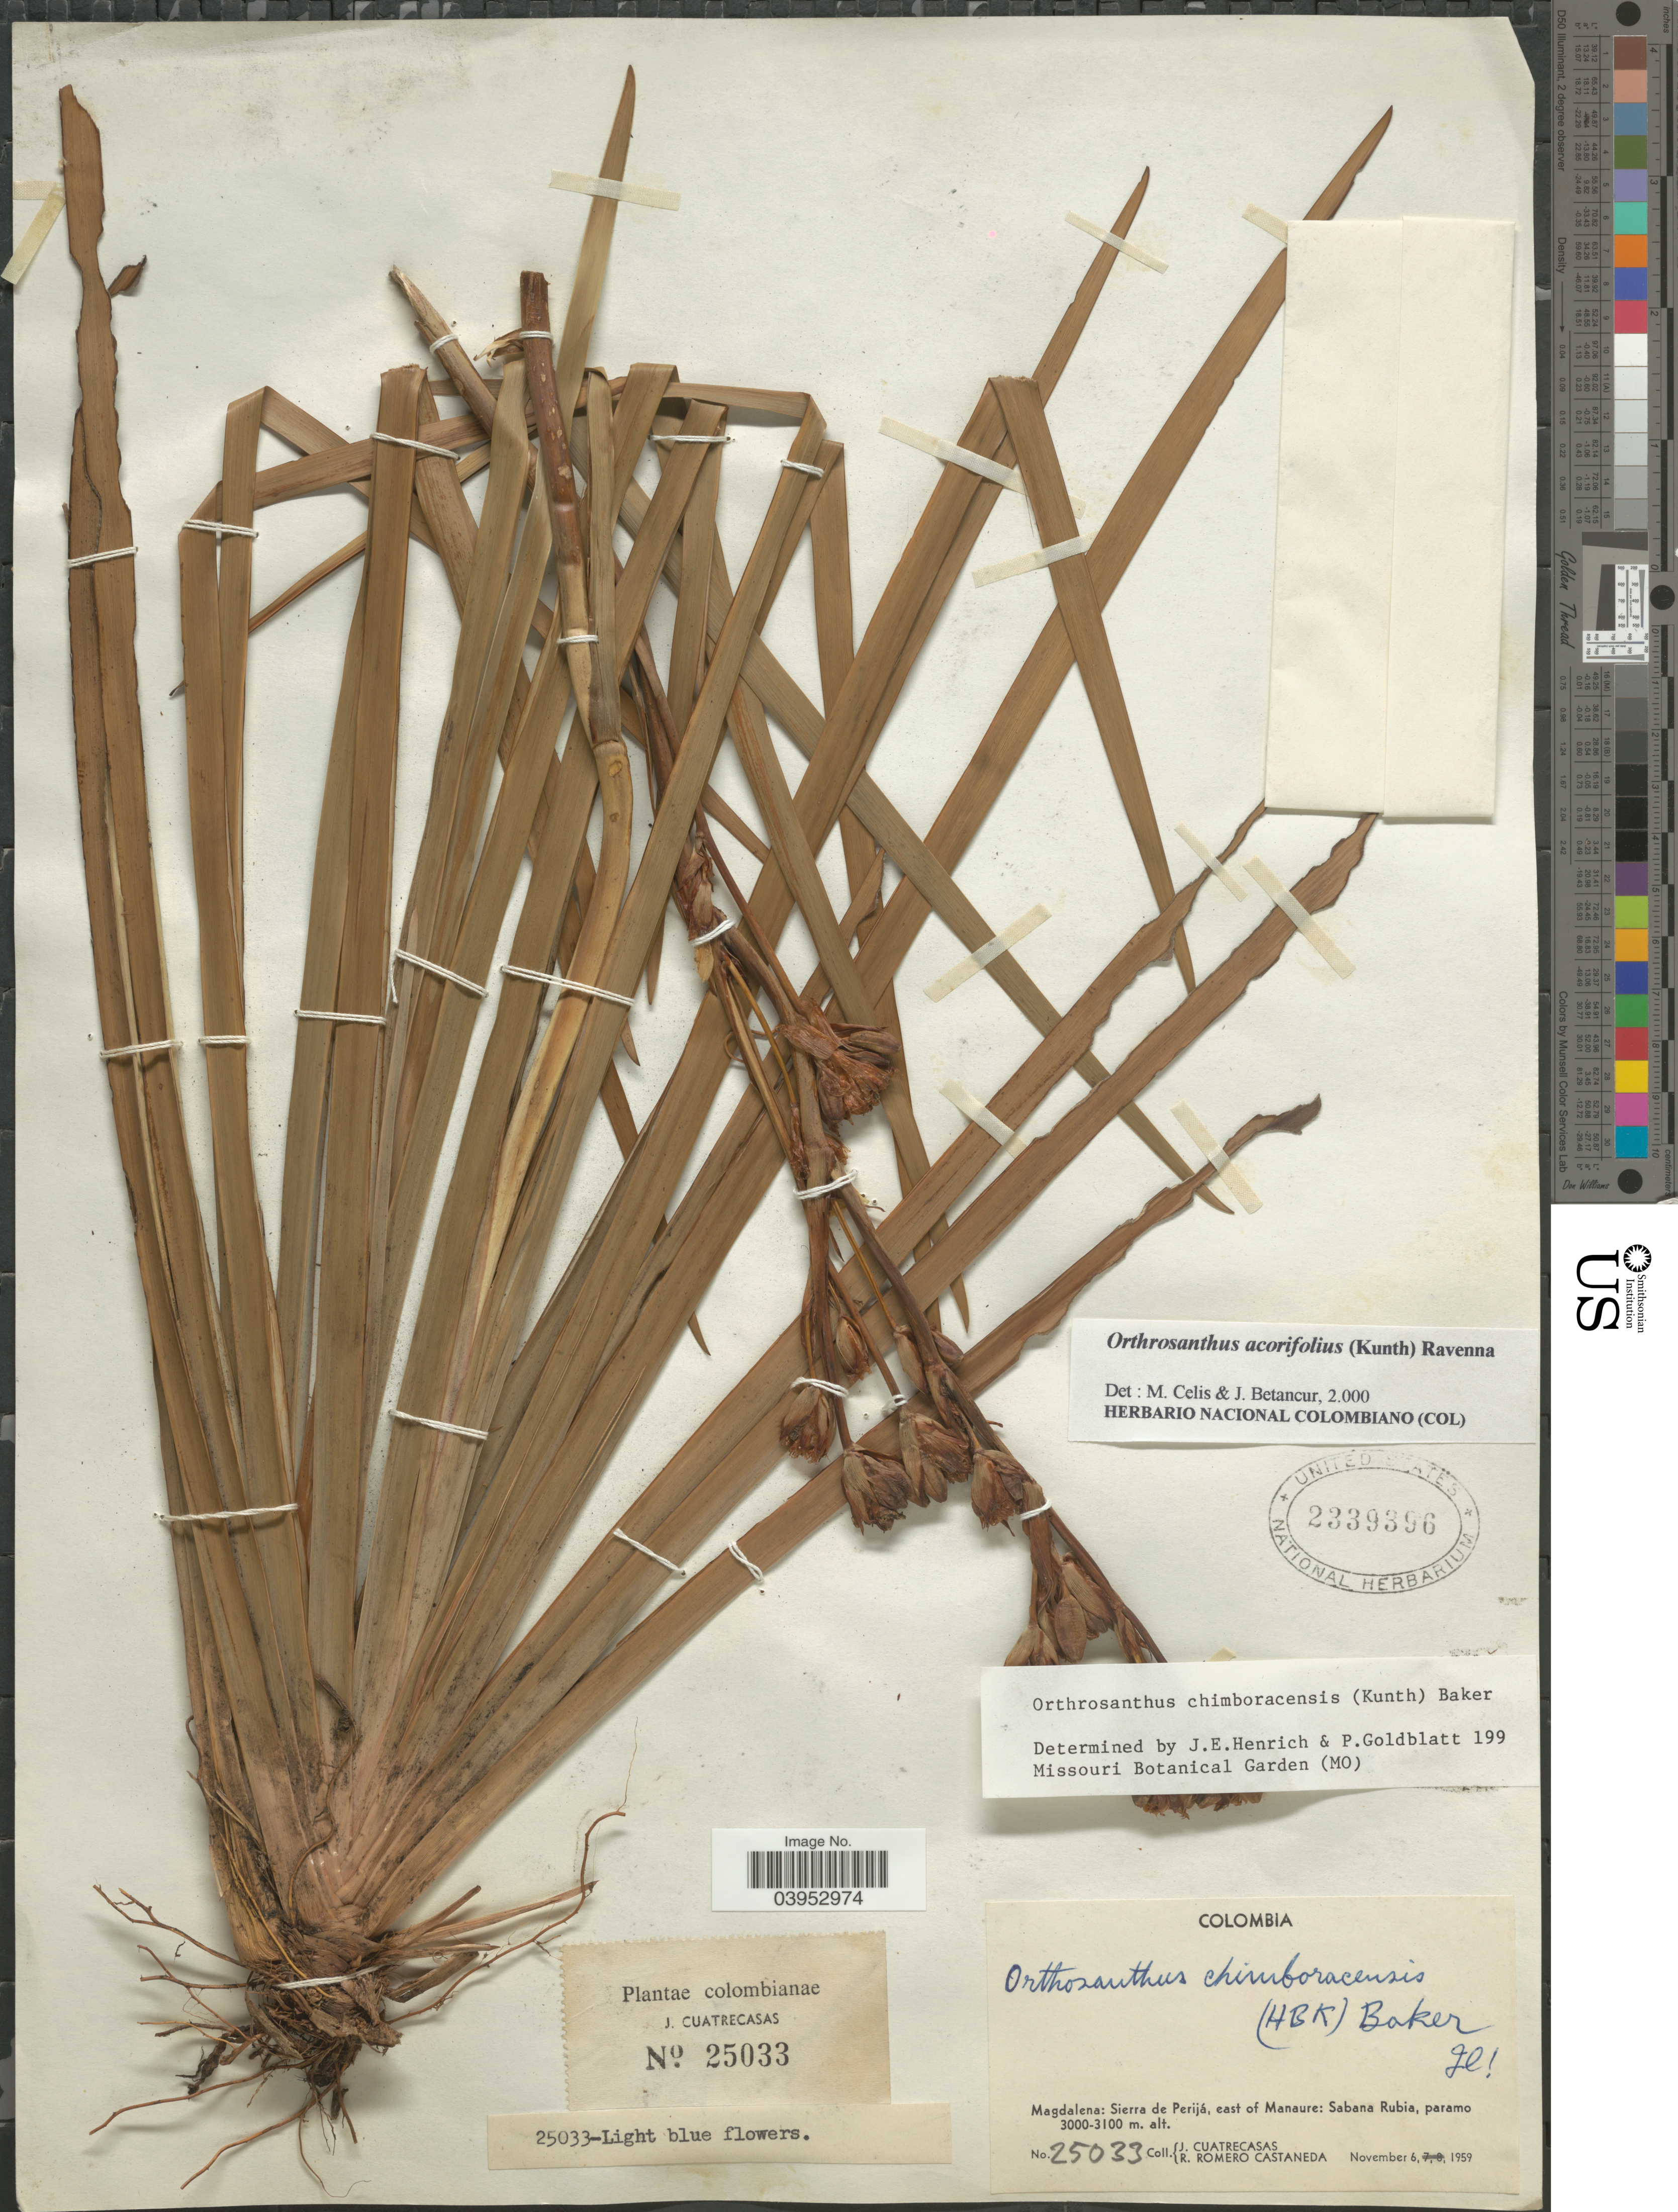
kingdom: Plantae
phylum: Tracheophyta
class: Liliopsida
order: Asparagales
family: Iridaceae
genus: Orthrosanthus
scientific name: Orthrosanthus acorifolius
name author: (Kunth) Ravenna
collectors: J. Cuatrecasas & R. Romero Castañeda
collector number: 25033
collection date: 1959-11-06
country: Colombia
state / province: Magdalena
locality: Sierra de Perijá, east of Manaure: Sabana Rubia, paramo.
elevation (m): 3000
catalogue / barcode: US 2339396